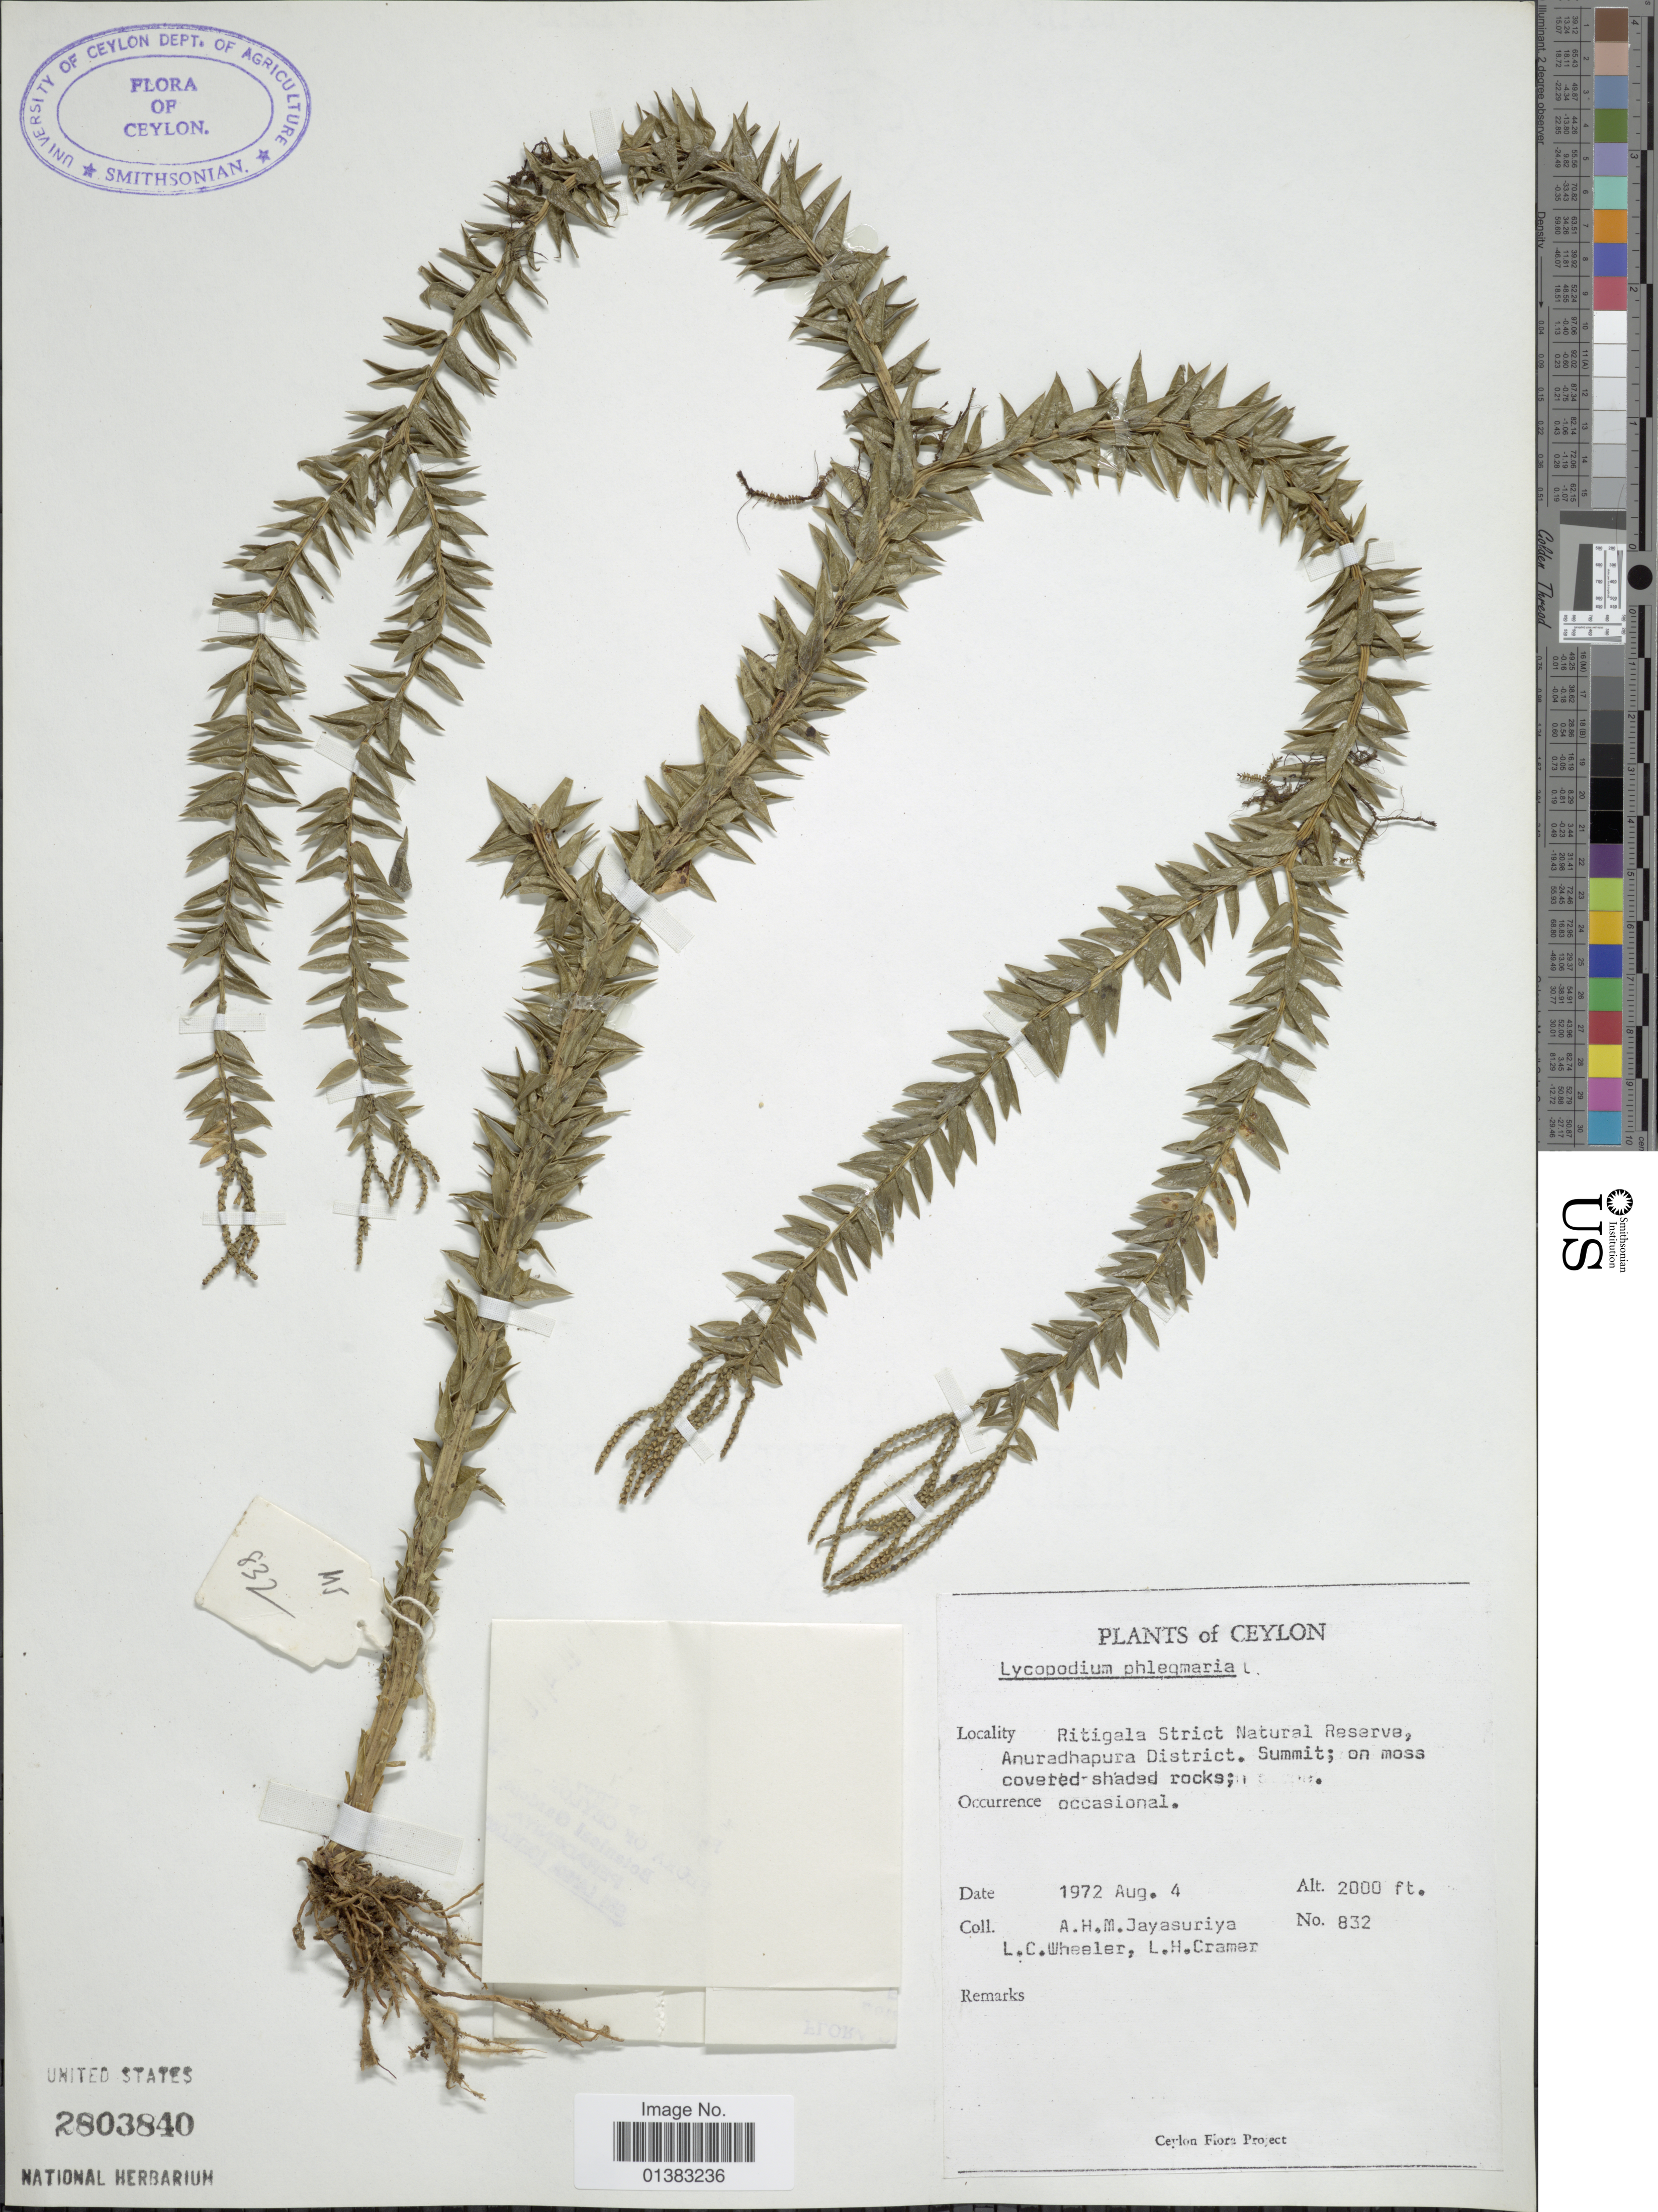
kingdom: Plantae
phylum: Tracheophyta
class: Lycopodiopsida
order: Lycopodiales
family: Lycopodiaceae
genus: Phlegmariurus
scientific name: Phlegmariurus mirabilis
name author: (Willd.) A. R. Field & Testo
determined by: Field, A. R.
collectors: A. H. Jayasuriya, L. C. Wheeler & L. H. Cramer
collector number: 832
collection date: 1972-08-04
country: Sri Lanka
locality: Ceylon. Ritigala Strict Natural Reserva, Anuradhapura District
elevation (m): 610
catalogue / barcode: US 2803840